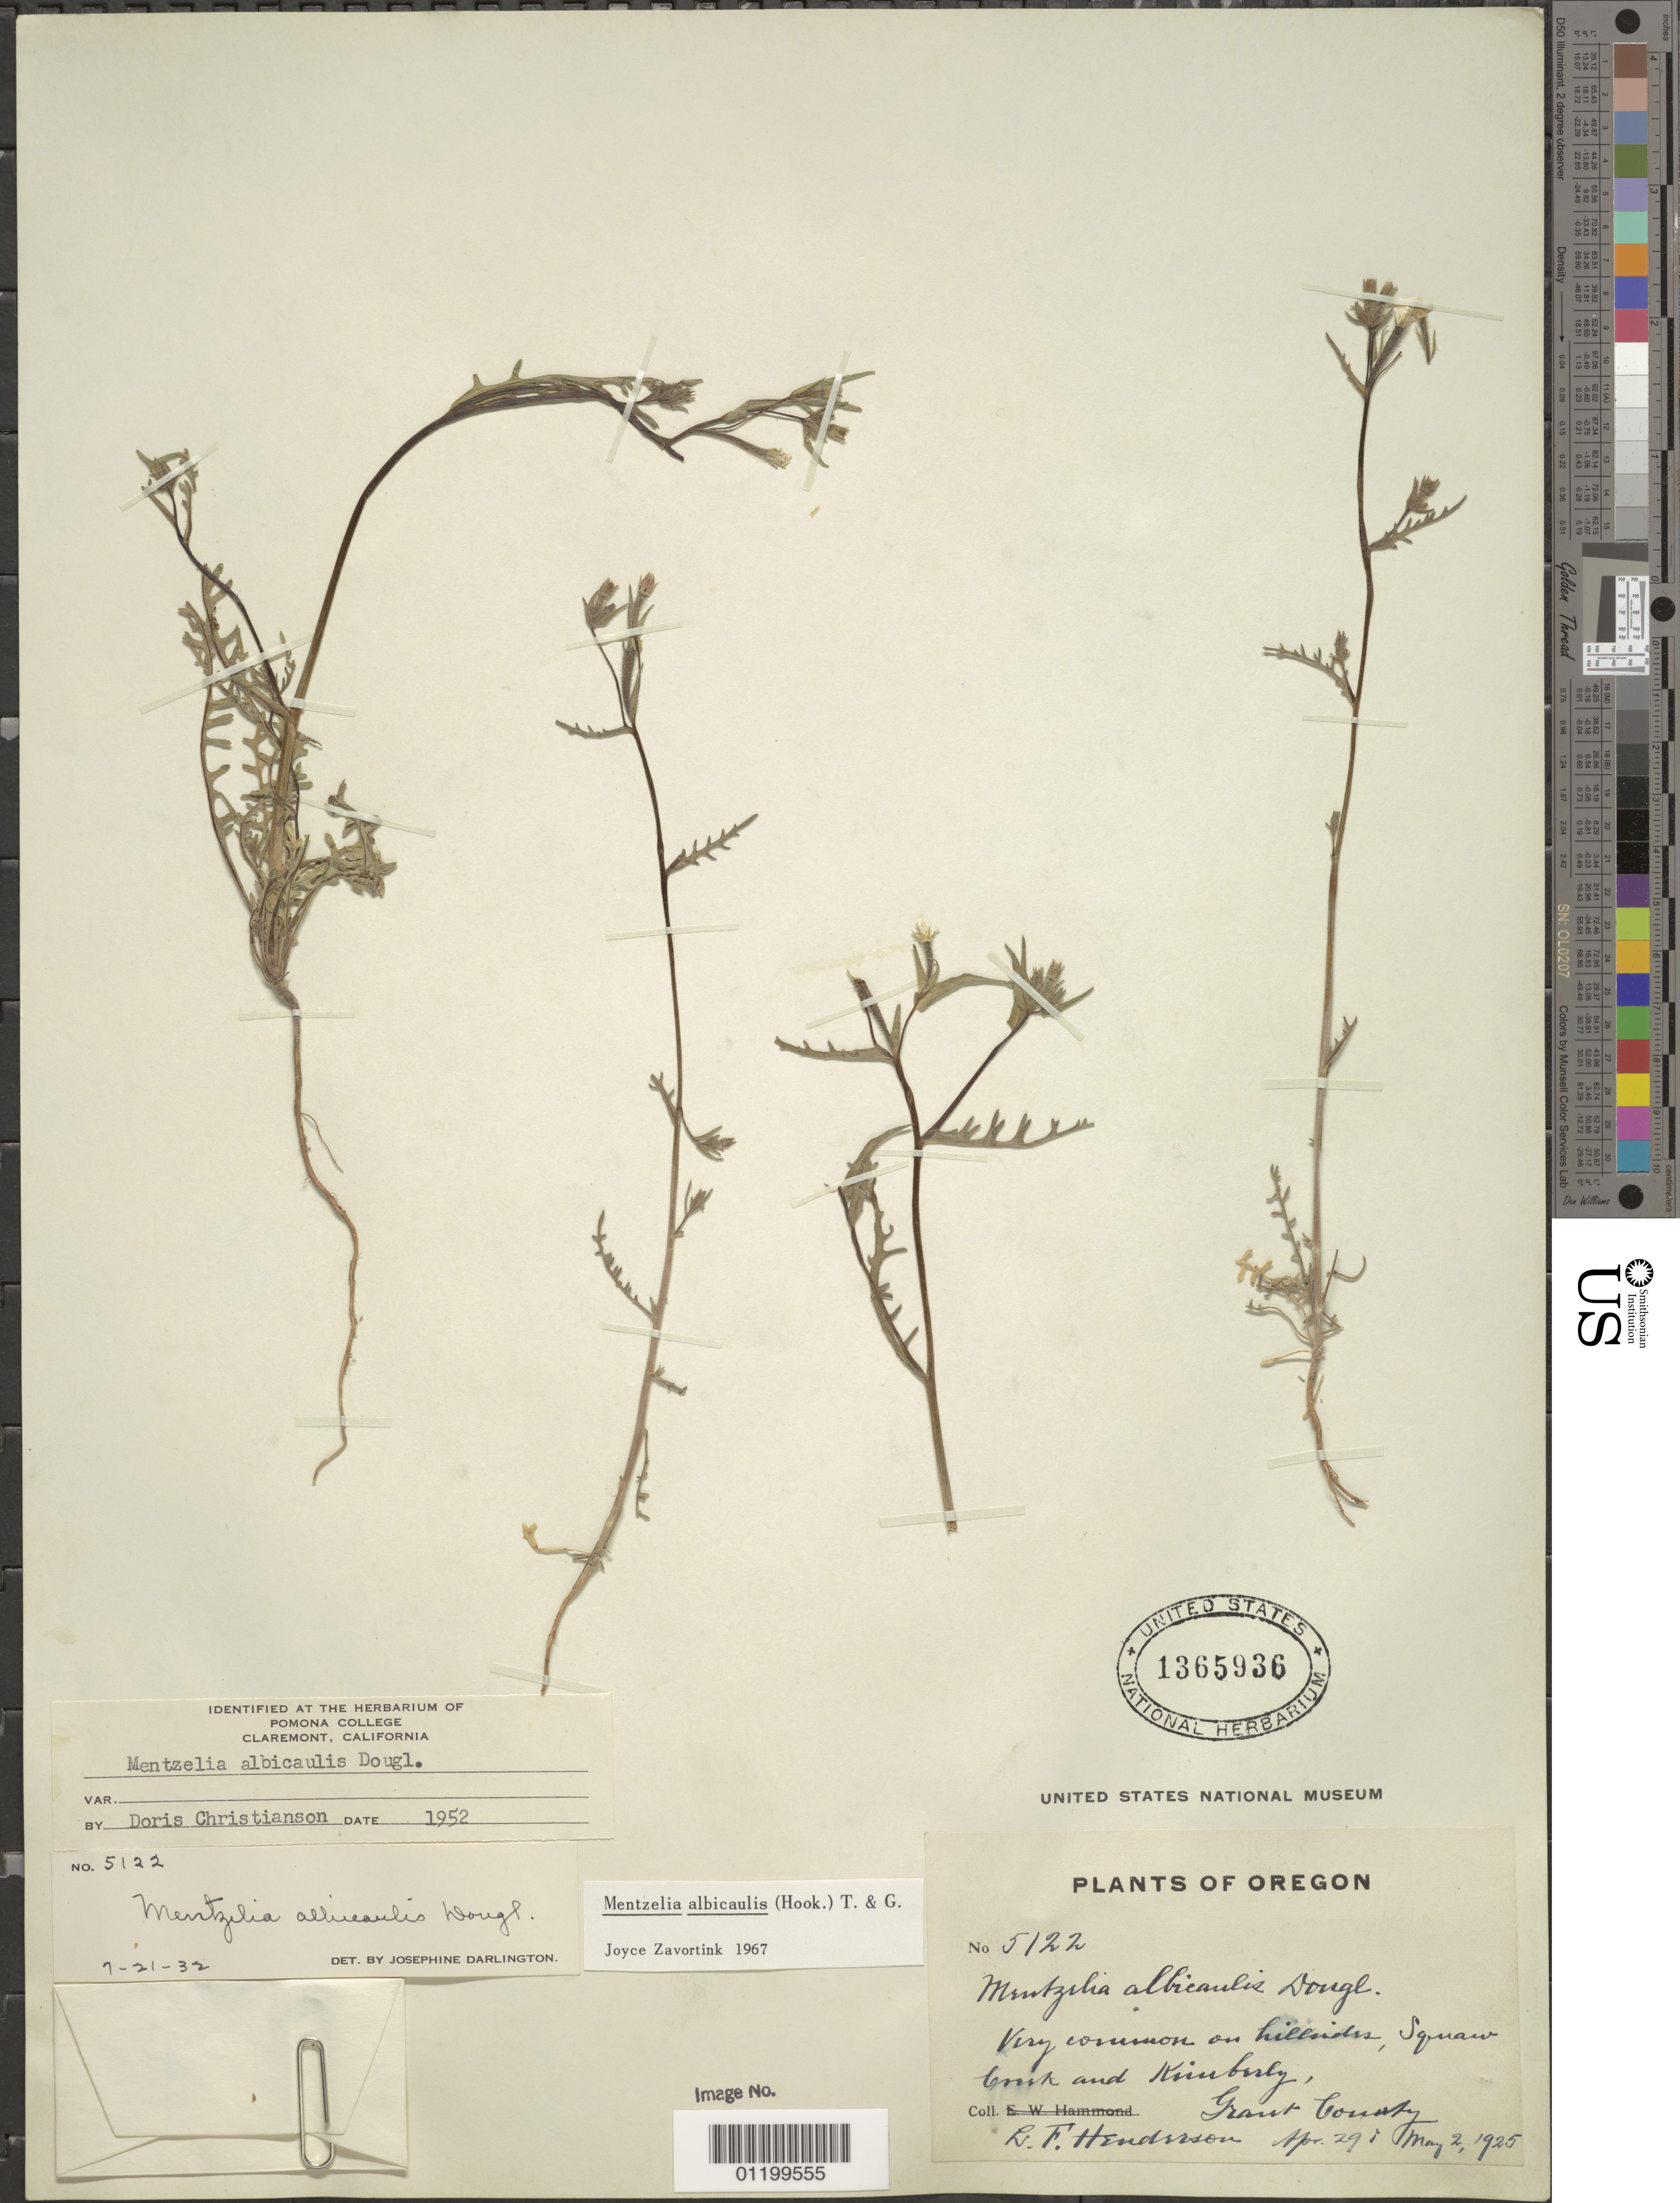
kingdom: Plantae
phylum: Tracheophyta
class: Magnoliopsida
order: Cornales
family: Loasaceae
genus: Mentzelia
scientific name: Mentzelia albicaulis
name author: (Douglas ex Hook.) Douglas ex Torr. & A. Gray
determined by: Zavortink, J. E.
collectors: L. F. Henderson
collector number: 5122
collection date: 1925-04-29/1925-05-02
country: United States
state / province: Oregon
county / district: Grant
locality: Squaw Creek and Kimberley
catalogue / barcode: US 1365936